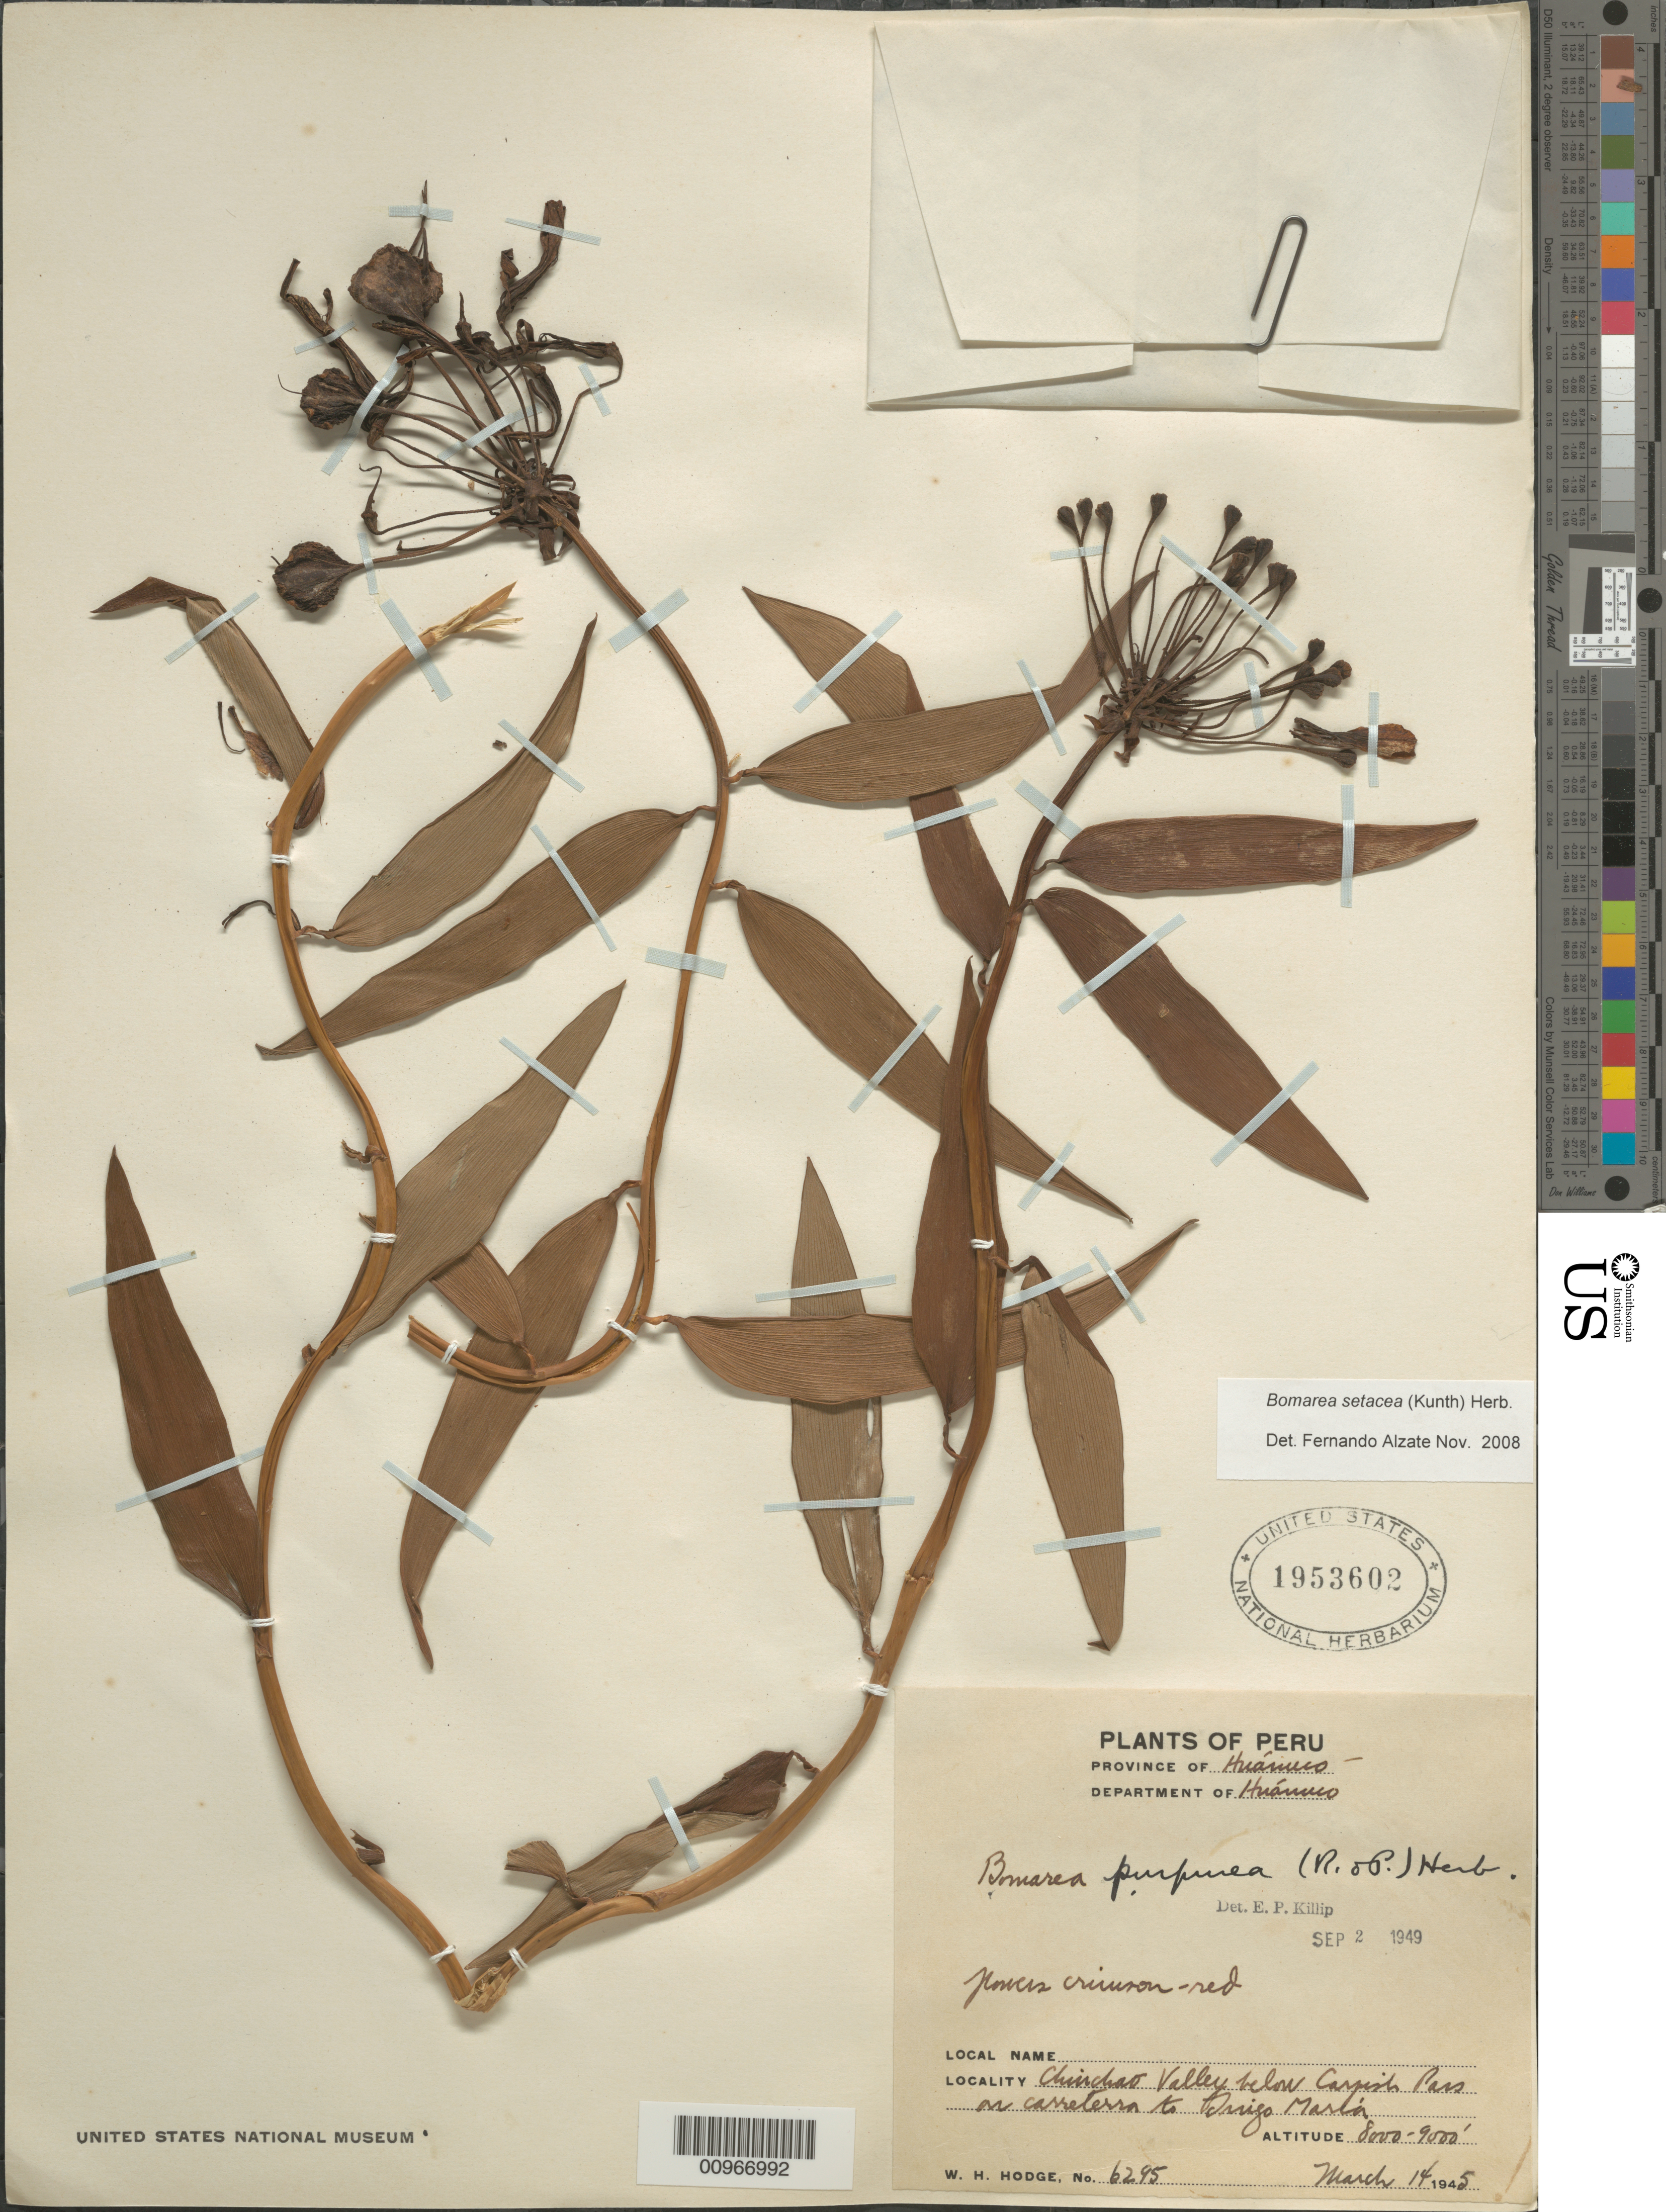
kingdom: Plantae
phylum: Tracheophyta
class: Liliopsida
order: Liliales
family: Alstroemeriaceae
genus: Bomarea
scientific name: Bomarea setacea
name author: (Ruiz & Pav.) Herb.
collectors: W. Hodge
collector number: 6295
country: Peru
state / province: Huánuco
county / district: Huánuco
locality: Chinchao Valley below Carpish Pass on carreterra to Tingo Maria.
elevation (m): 2438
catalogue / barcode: US 1953602